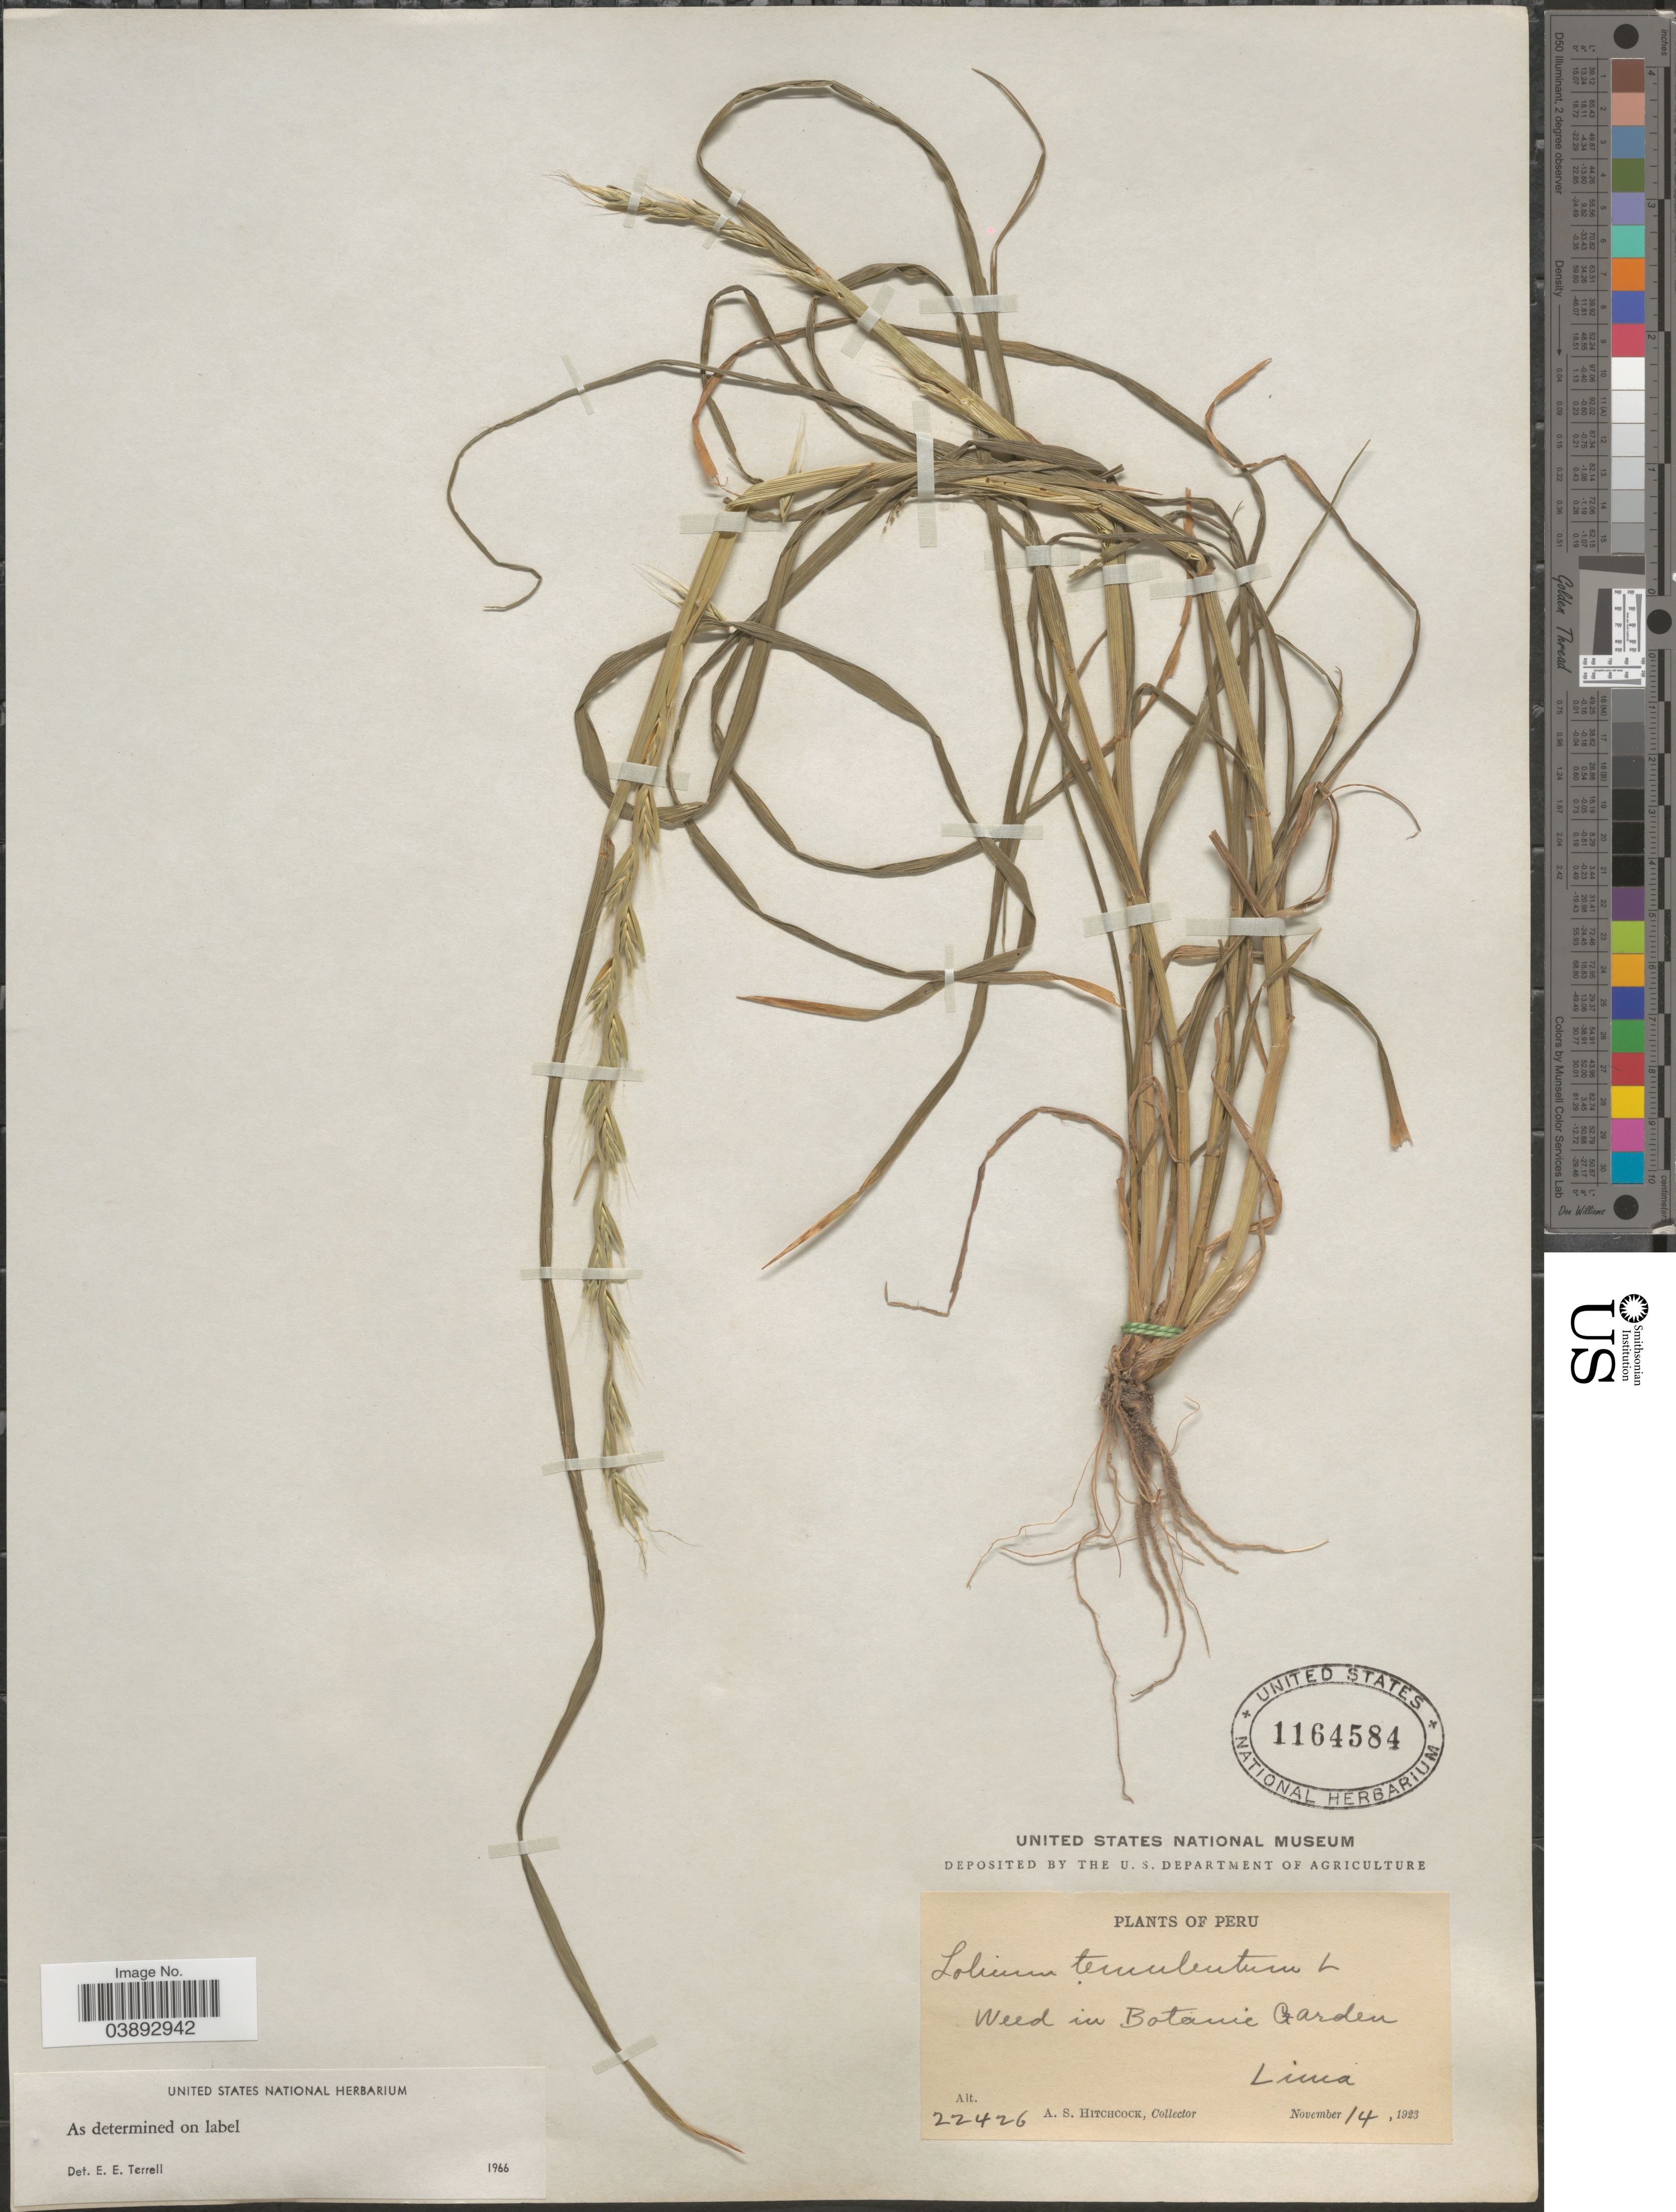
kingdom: Plantae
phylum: Tracheophyta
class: Liliopsida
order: Poales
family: Poaceae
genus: Lolium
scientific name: Lolium temulentum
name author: L.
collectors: A. S. Hitchcock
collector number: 22426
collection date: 1923-11-14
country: Peru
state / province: Lima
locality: In Botanic Garden.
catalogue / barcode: US 1164584